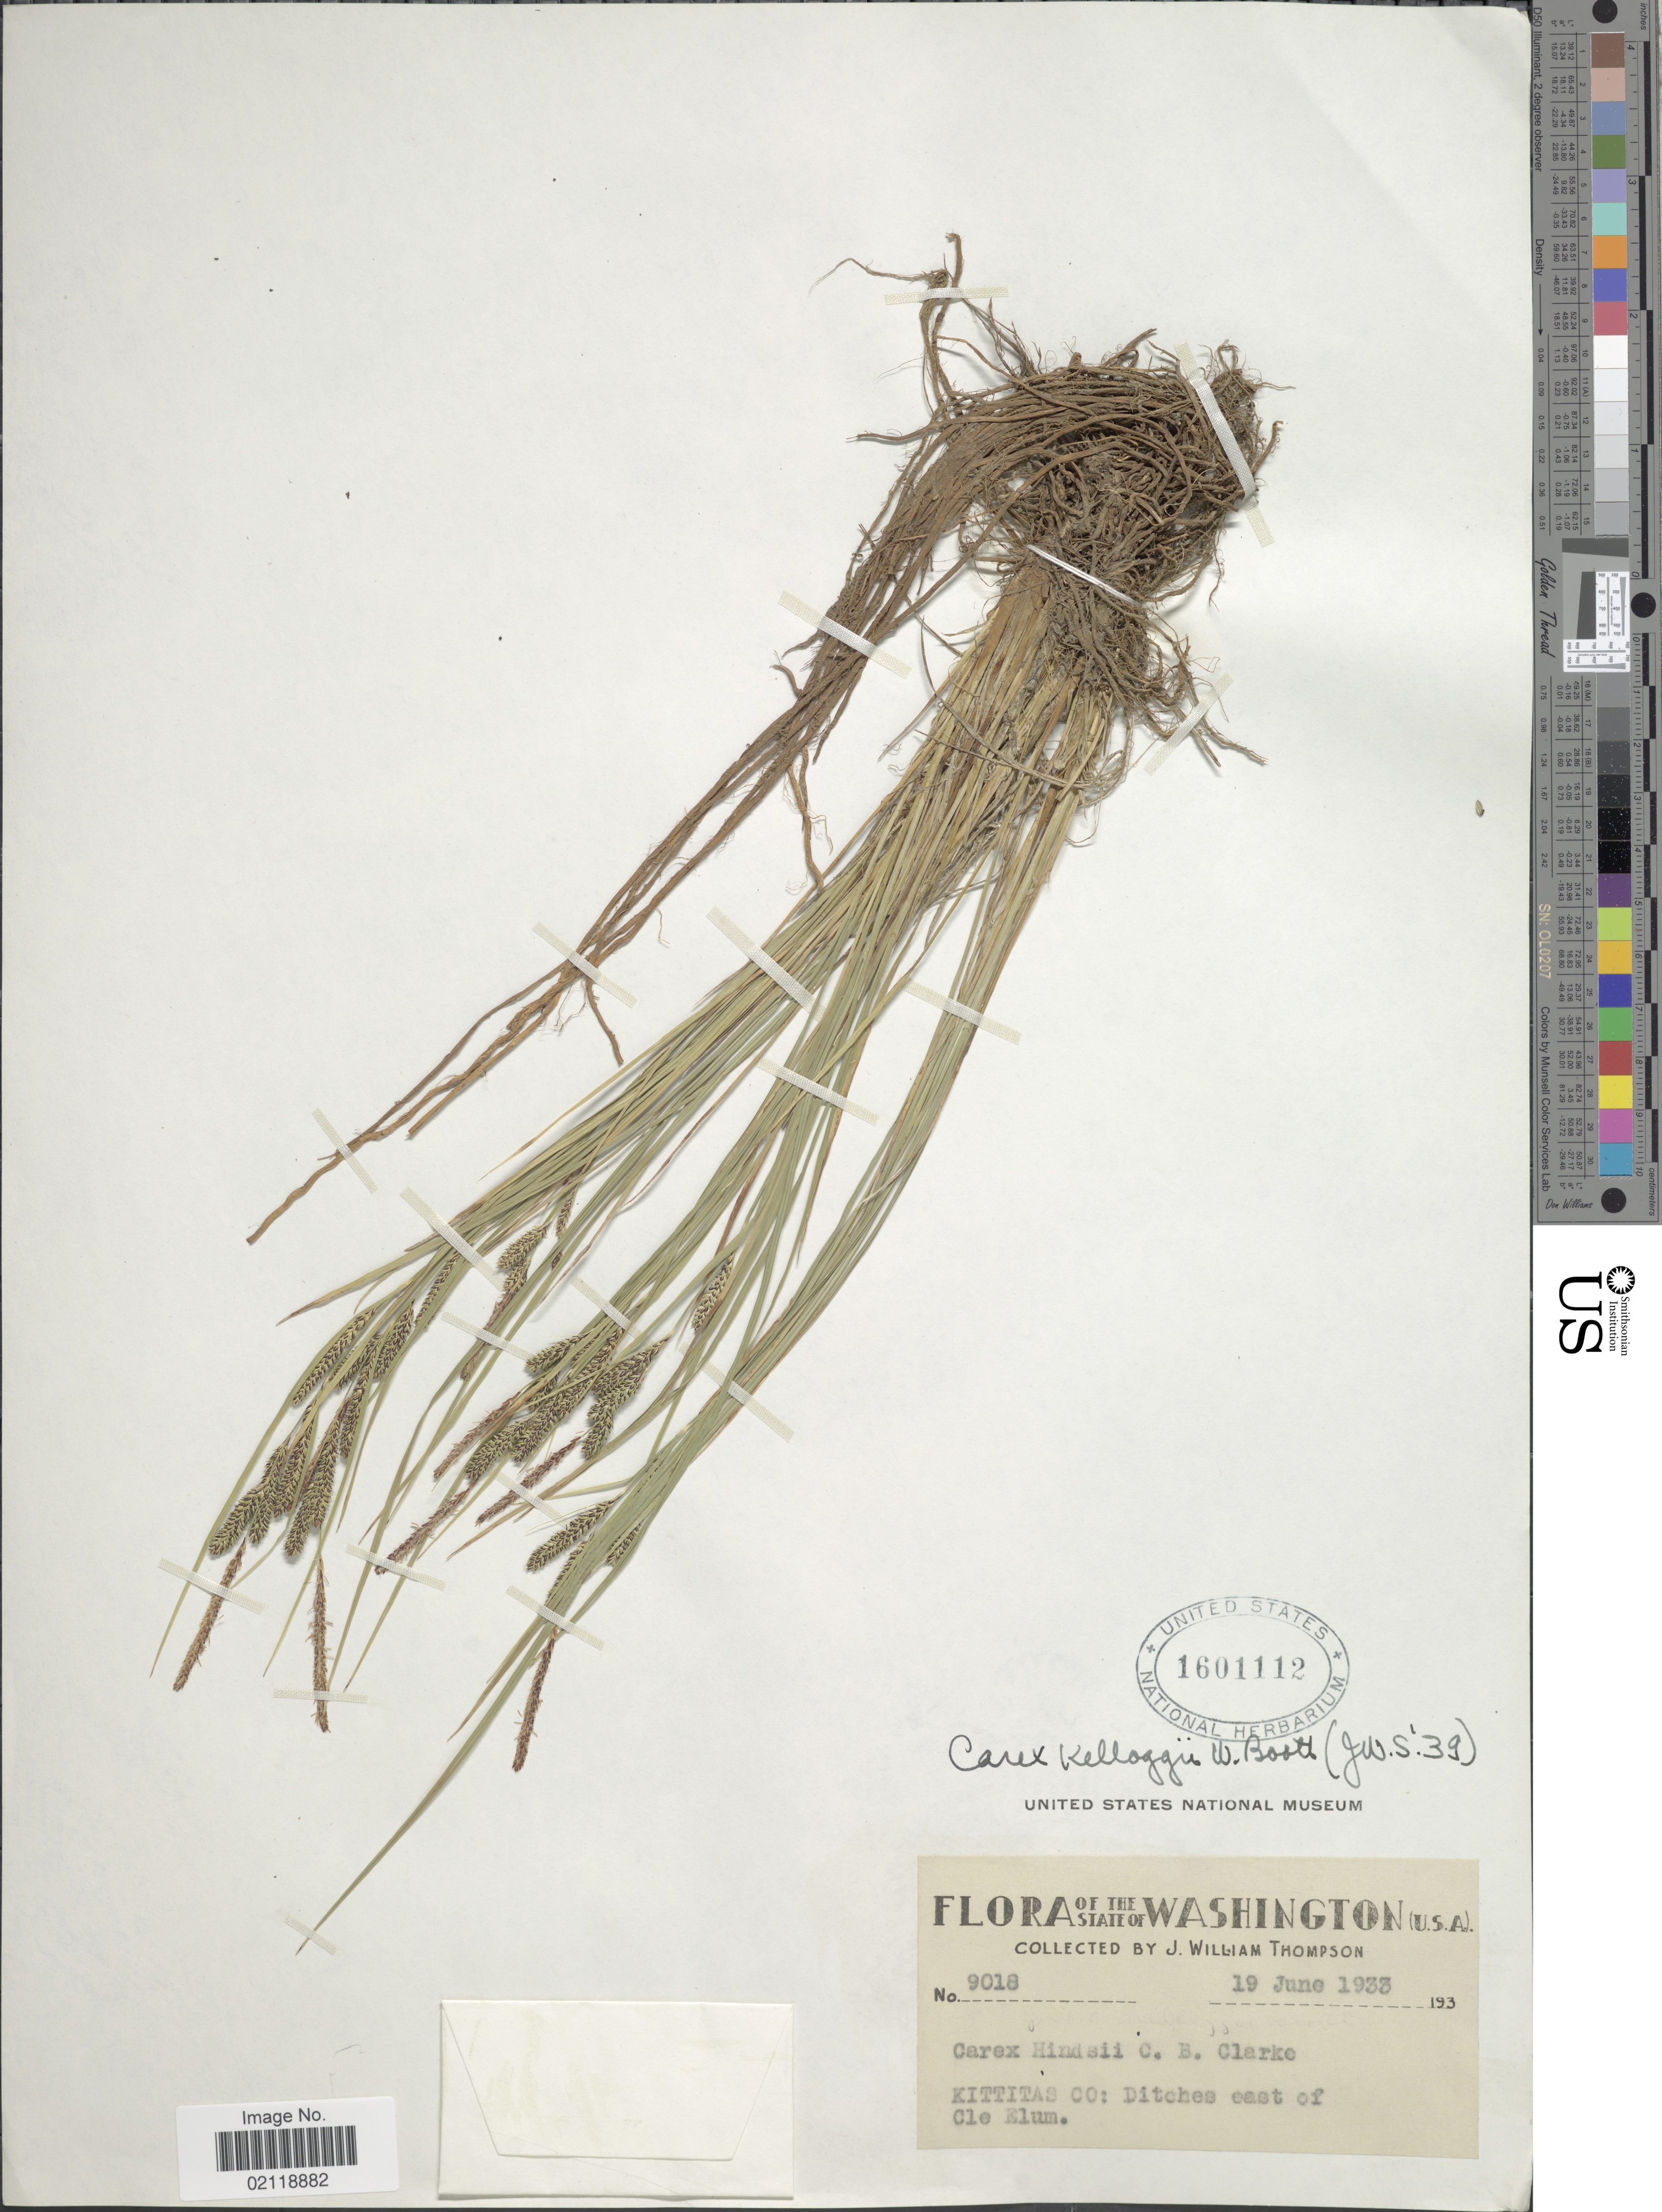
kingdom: Plantae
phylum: Tracheophyta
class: Liliopsida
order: Poales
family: Cyperaceae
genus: Carex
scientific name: Carex kelloggii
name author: W. Boott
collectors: J. W. Thompson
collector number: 9018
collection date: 1933-06-19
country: United States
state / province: Washington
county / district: Kittitas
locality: Kittitas Co: Ditches east of Cle Elum.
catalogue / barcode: US 1601112